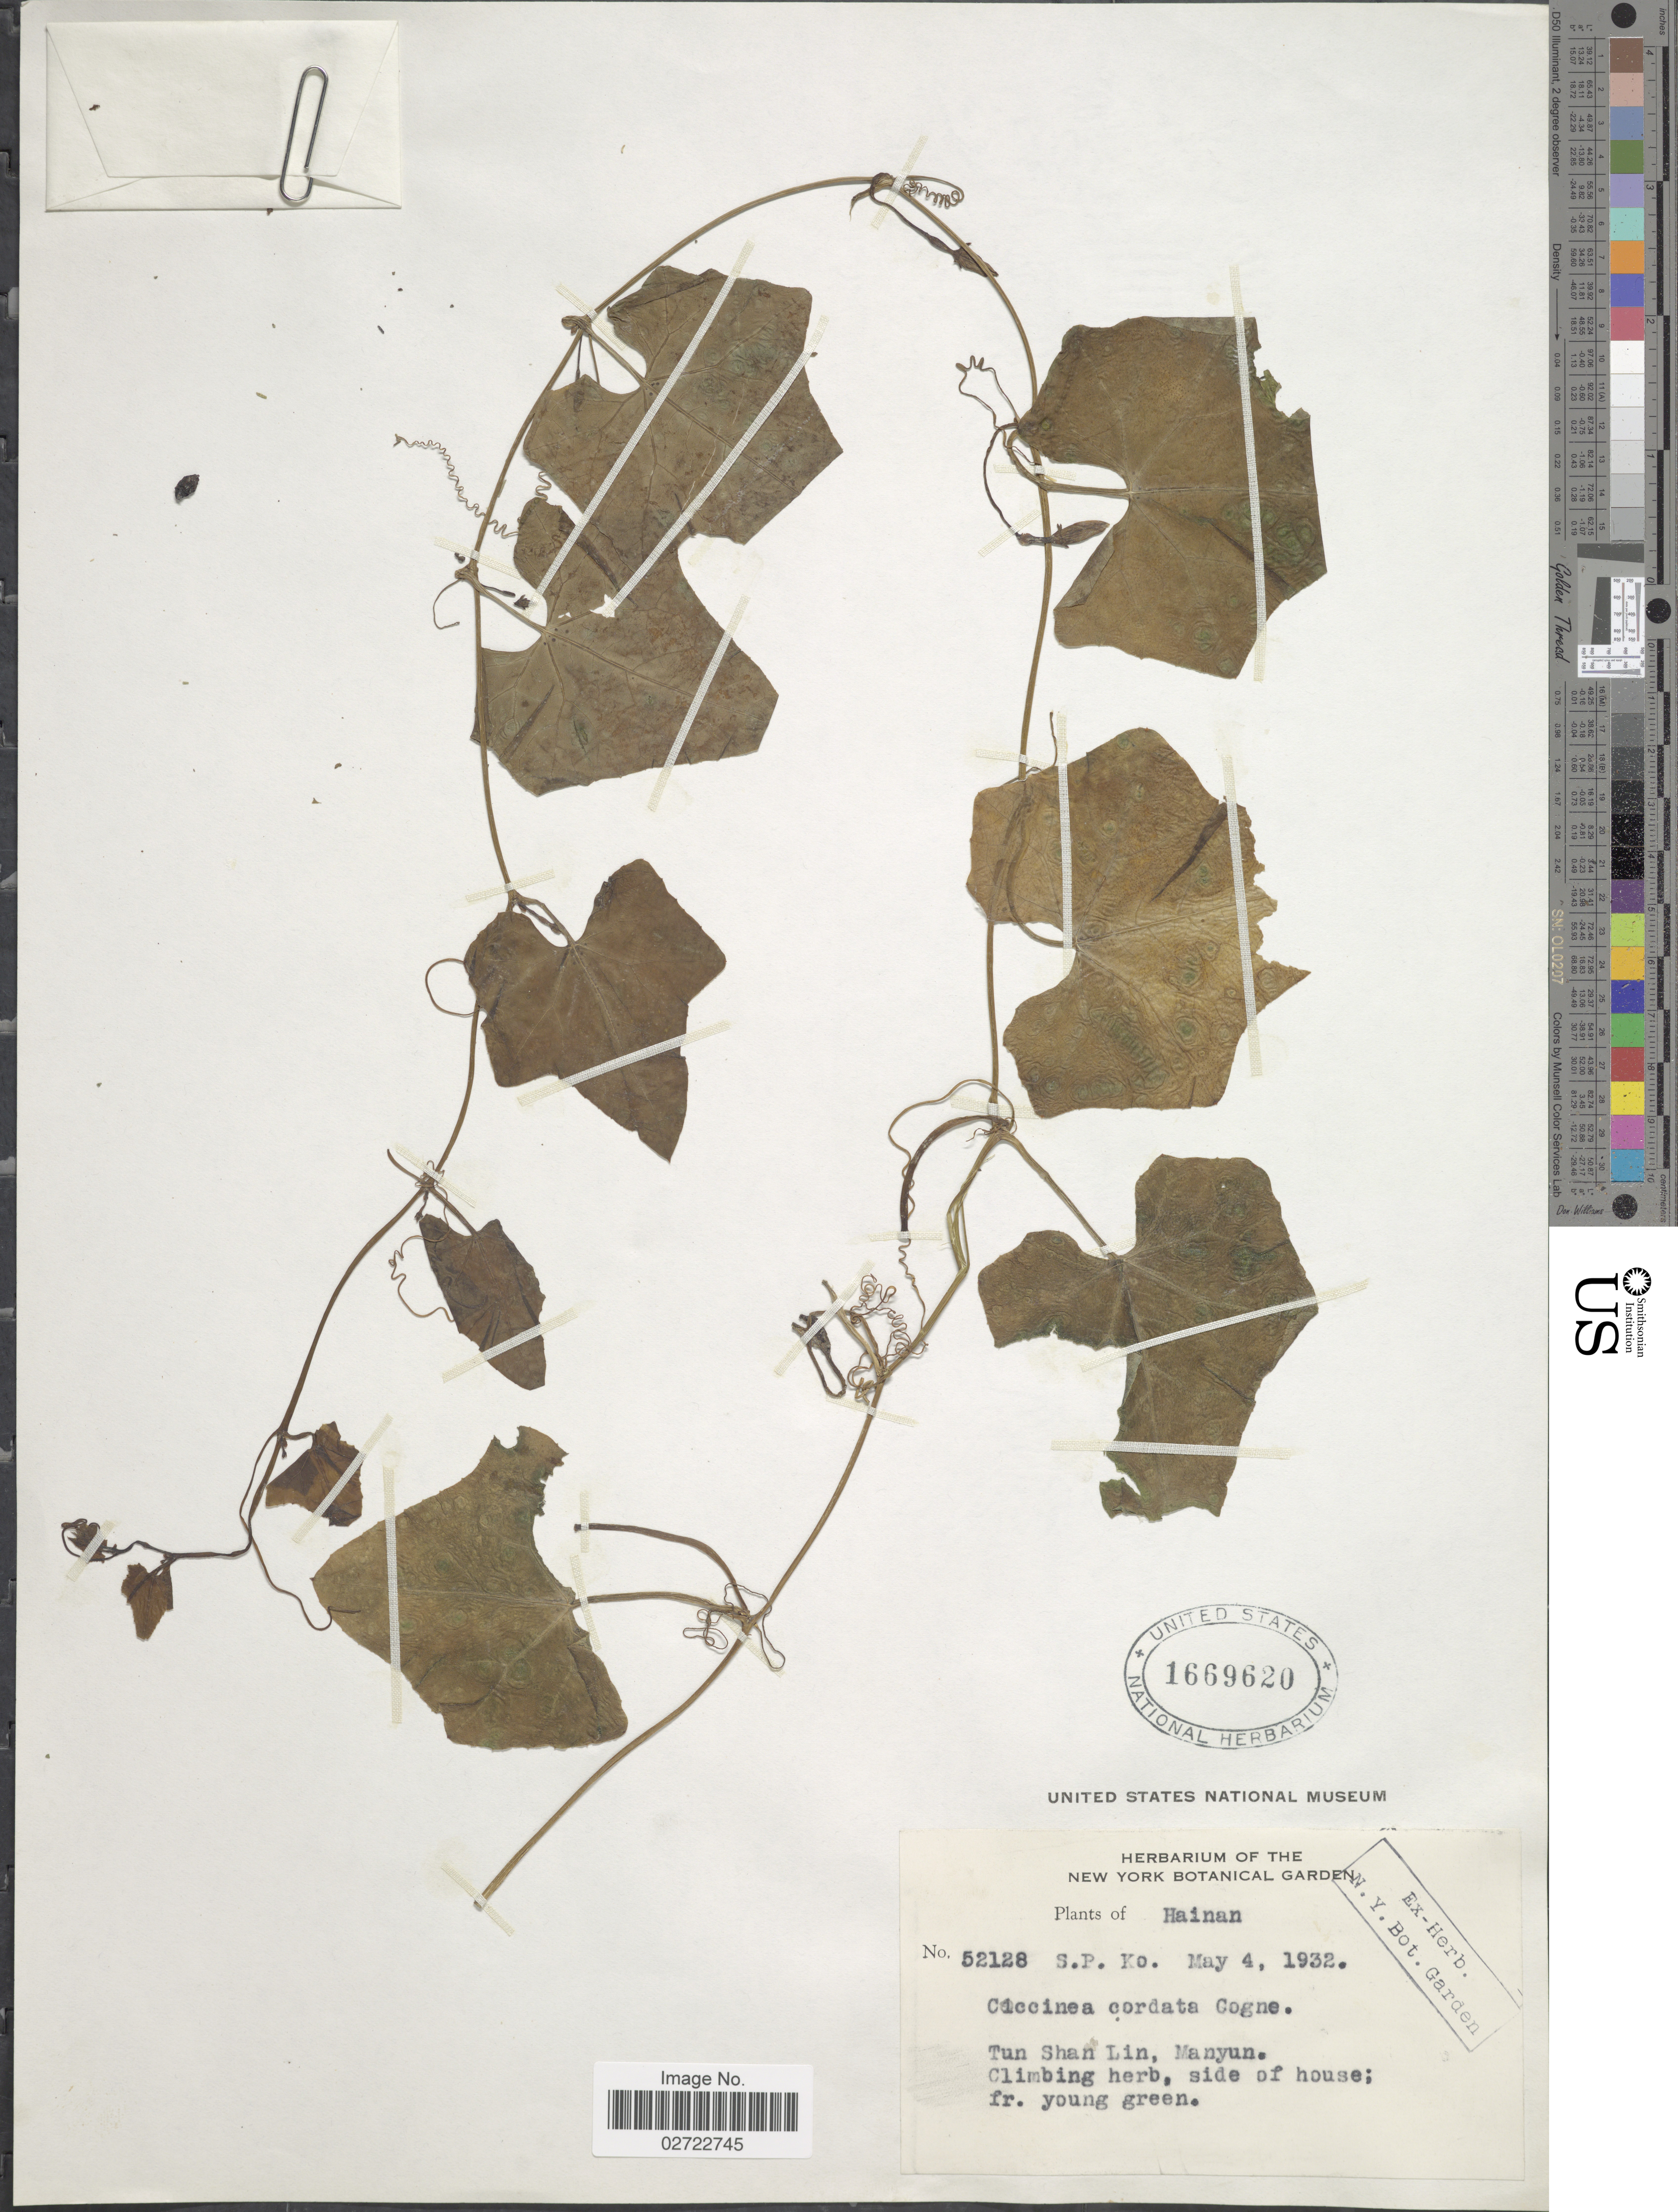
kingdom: Plantae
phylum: Tracheophyta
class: Magnoliopsida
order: Cucurbitales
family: Cucurbitaceae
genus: Coccinia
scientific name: Coccinia grandis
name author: (L.) Voigt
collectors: S. P. Ko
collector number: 52128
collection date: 1932-05-04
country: China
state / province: Hainan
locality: Tun Shan Lin, Manyun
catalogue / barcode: US 1669620